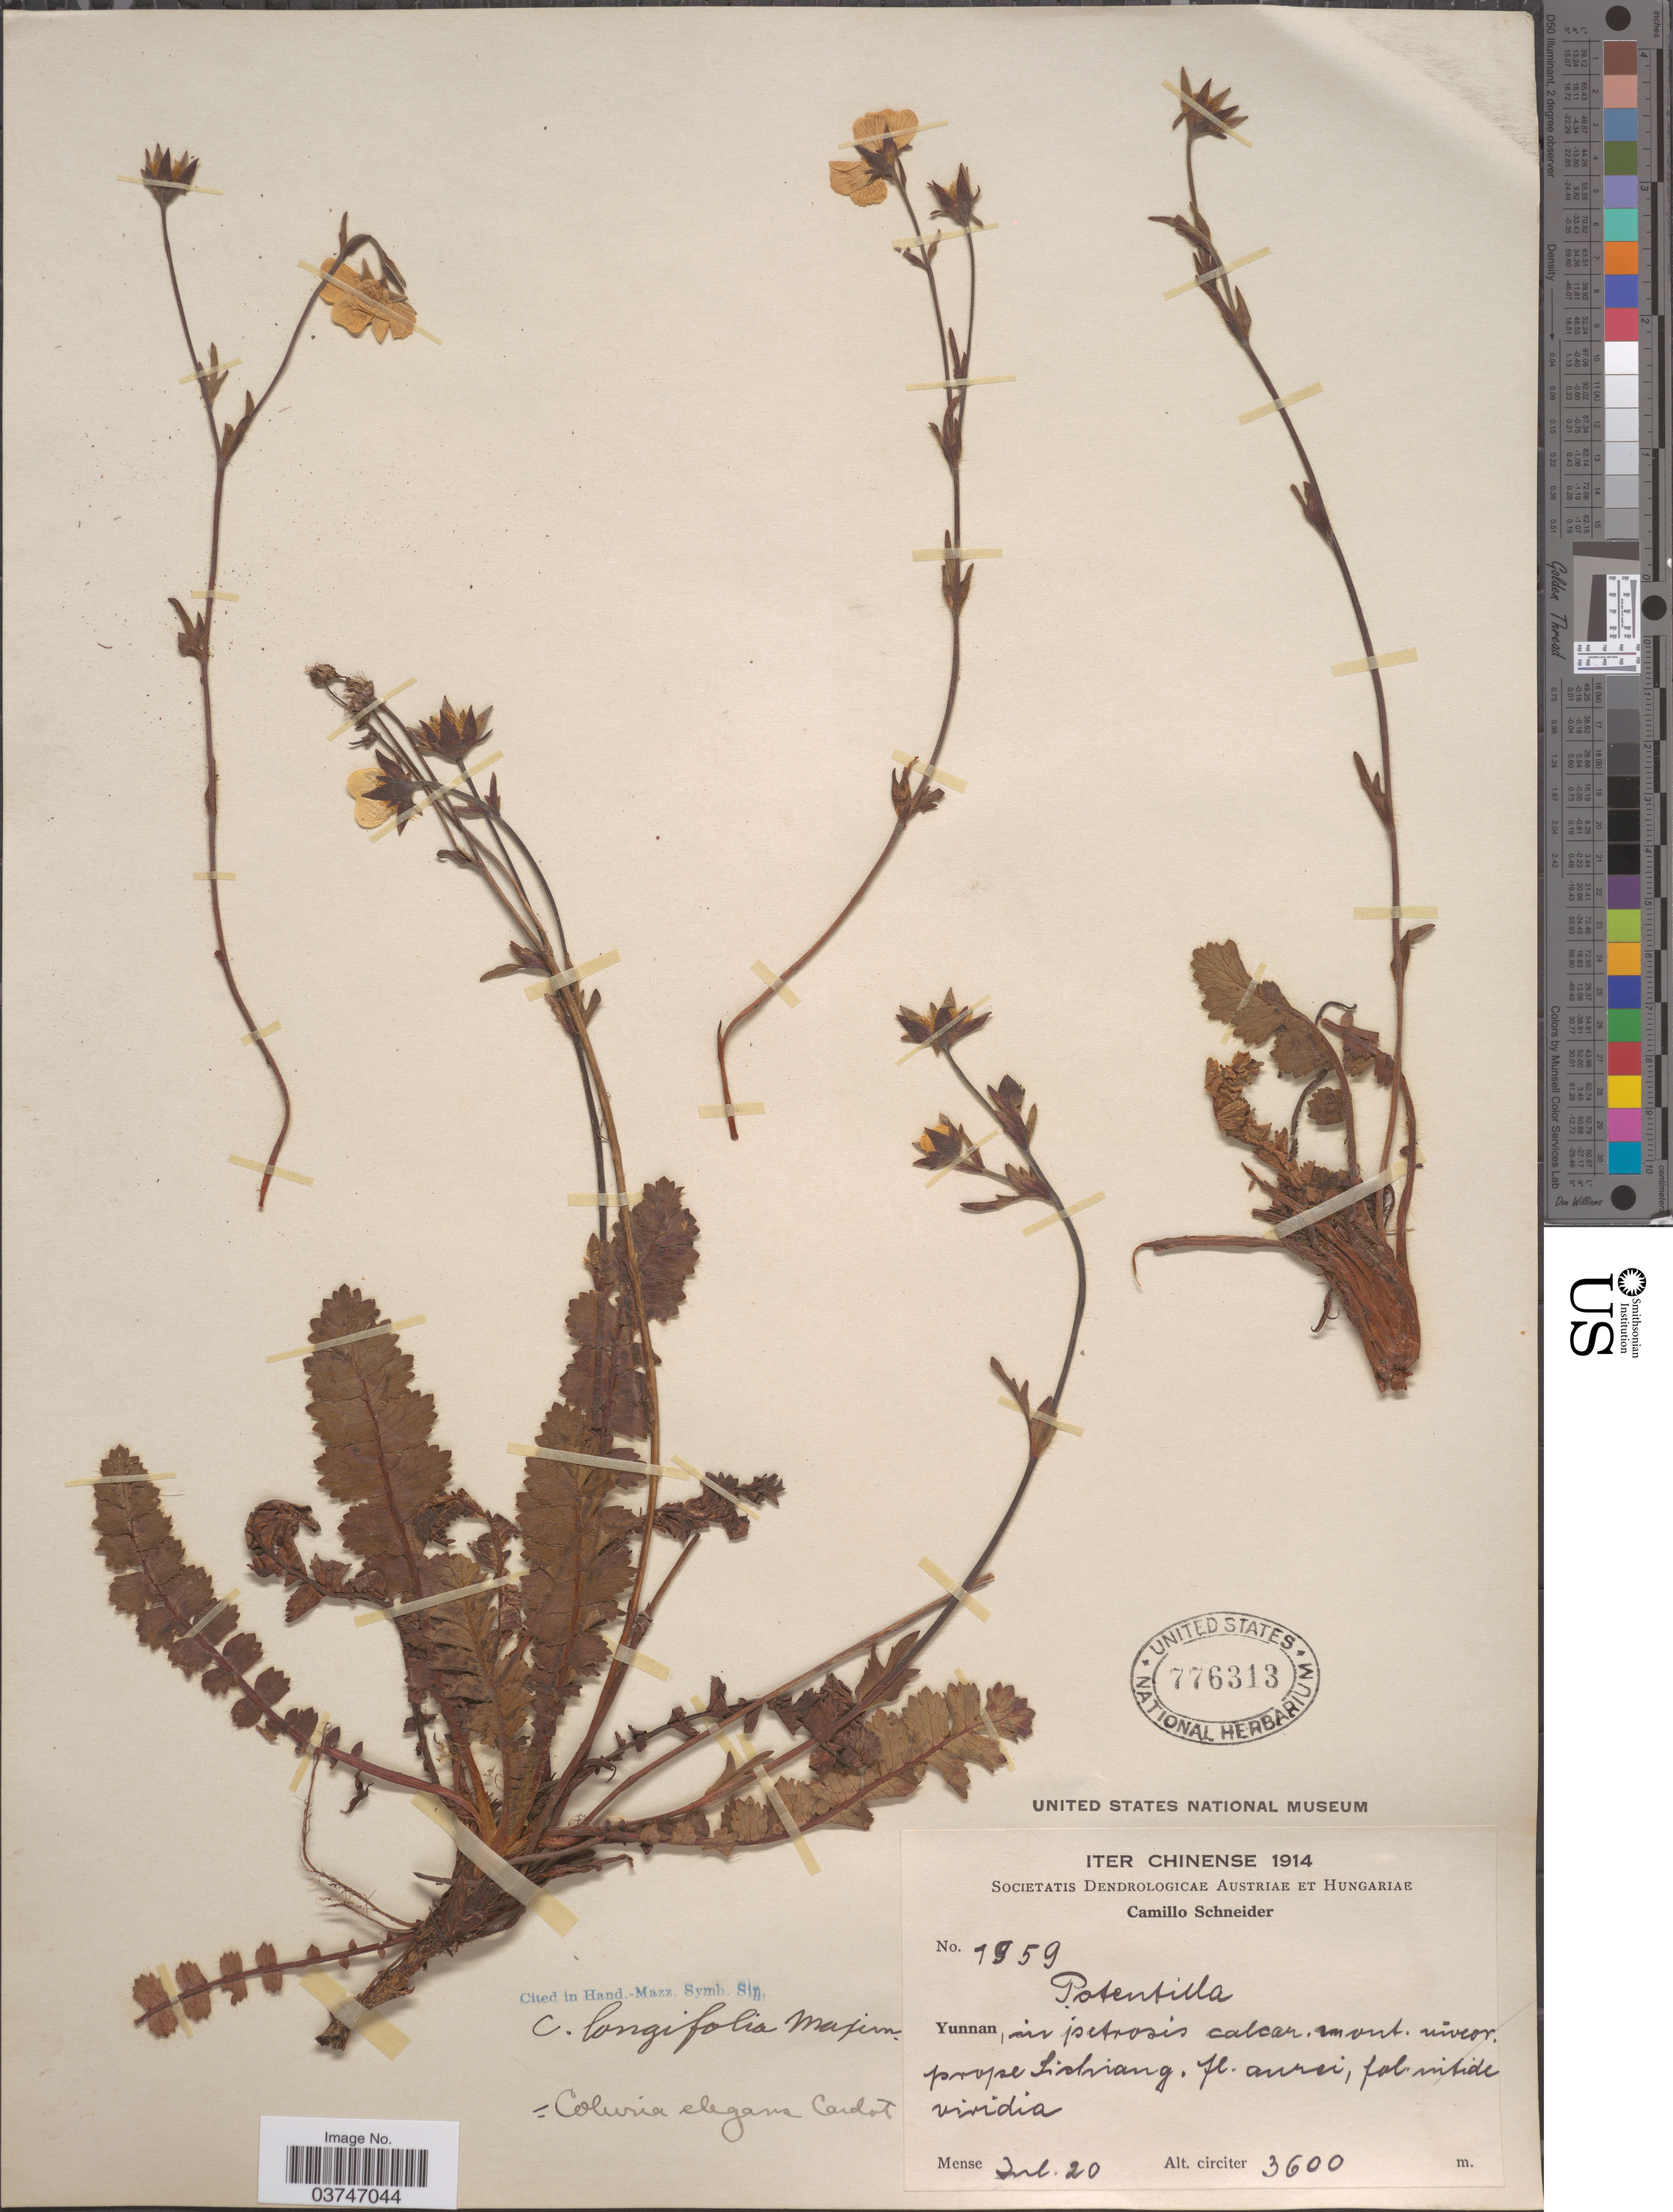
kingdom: Plantae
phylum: Tracheophyta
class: Magnoliopsida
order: Rosales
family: Rosaceae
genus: Coluria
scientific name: Coluria longifolia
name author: Maxim.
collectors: C. K. Schneider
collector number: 1959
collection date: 1914-07-20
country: China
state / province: Yunnan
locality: In petrosis calcar. mont. niveor. prope Lichiang.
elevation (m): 3600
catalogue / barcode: US 776313